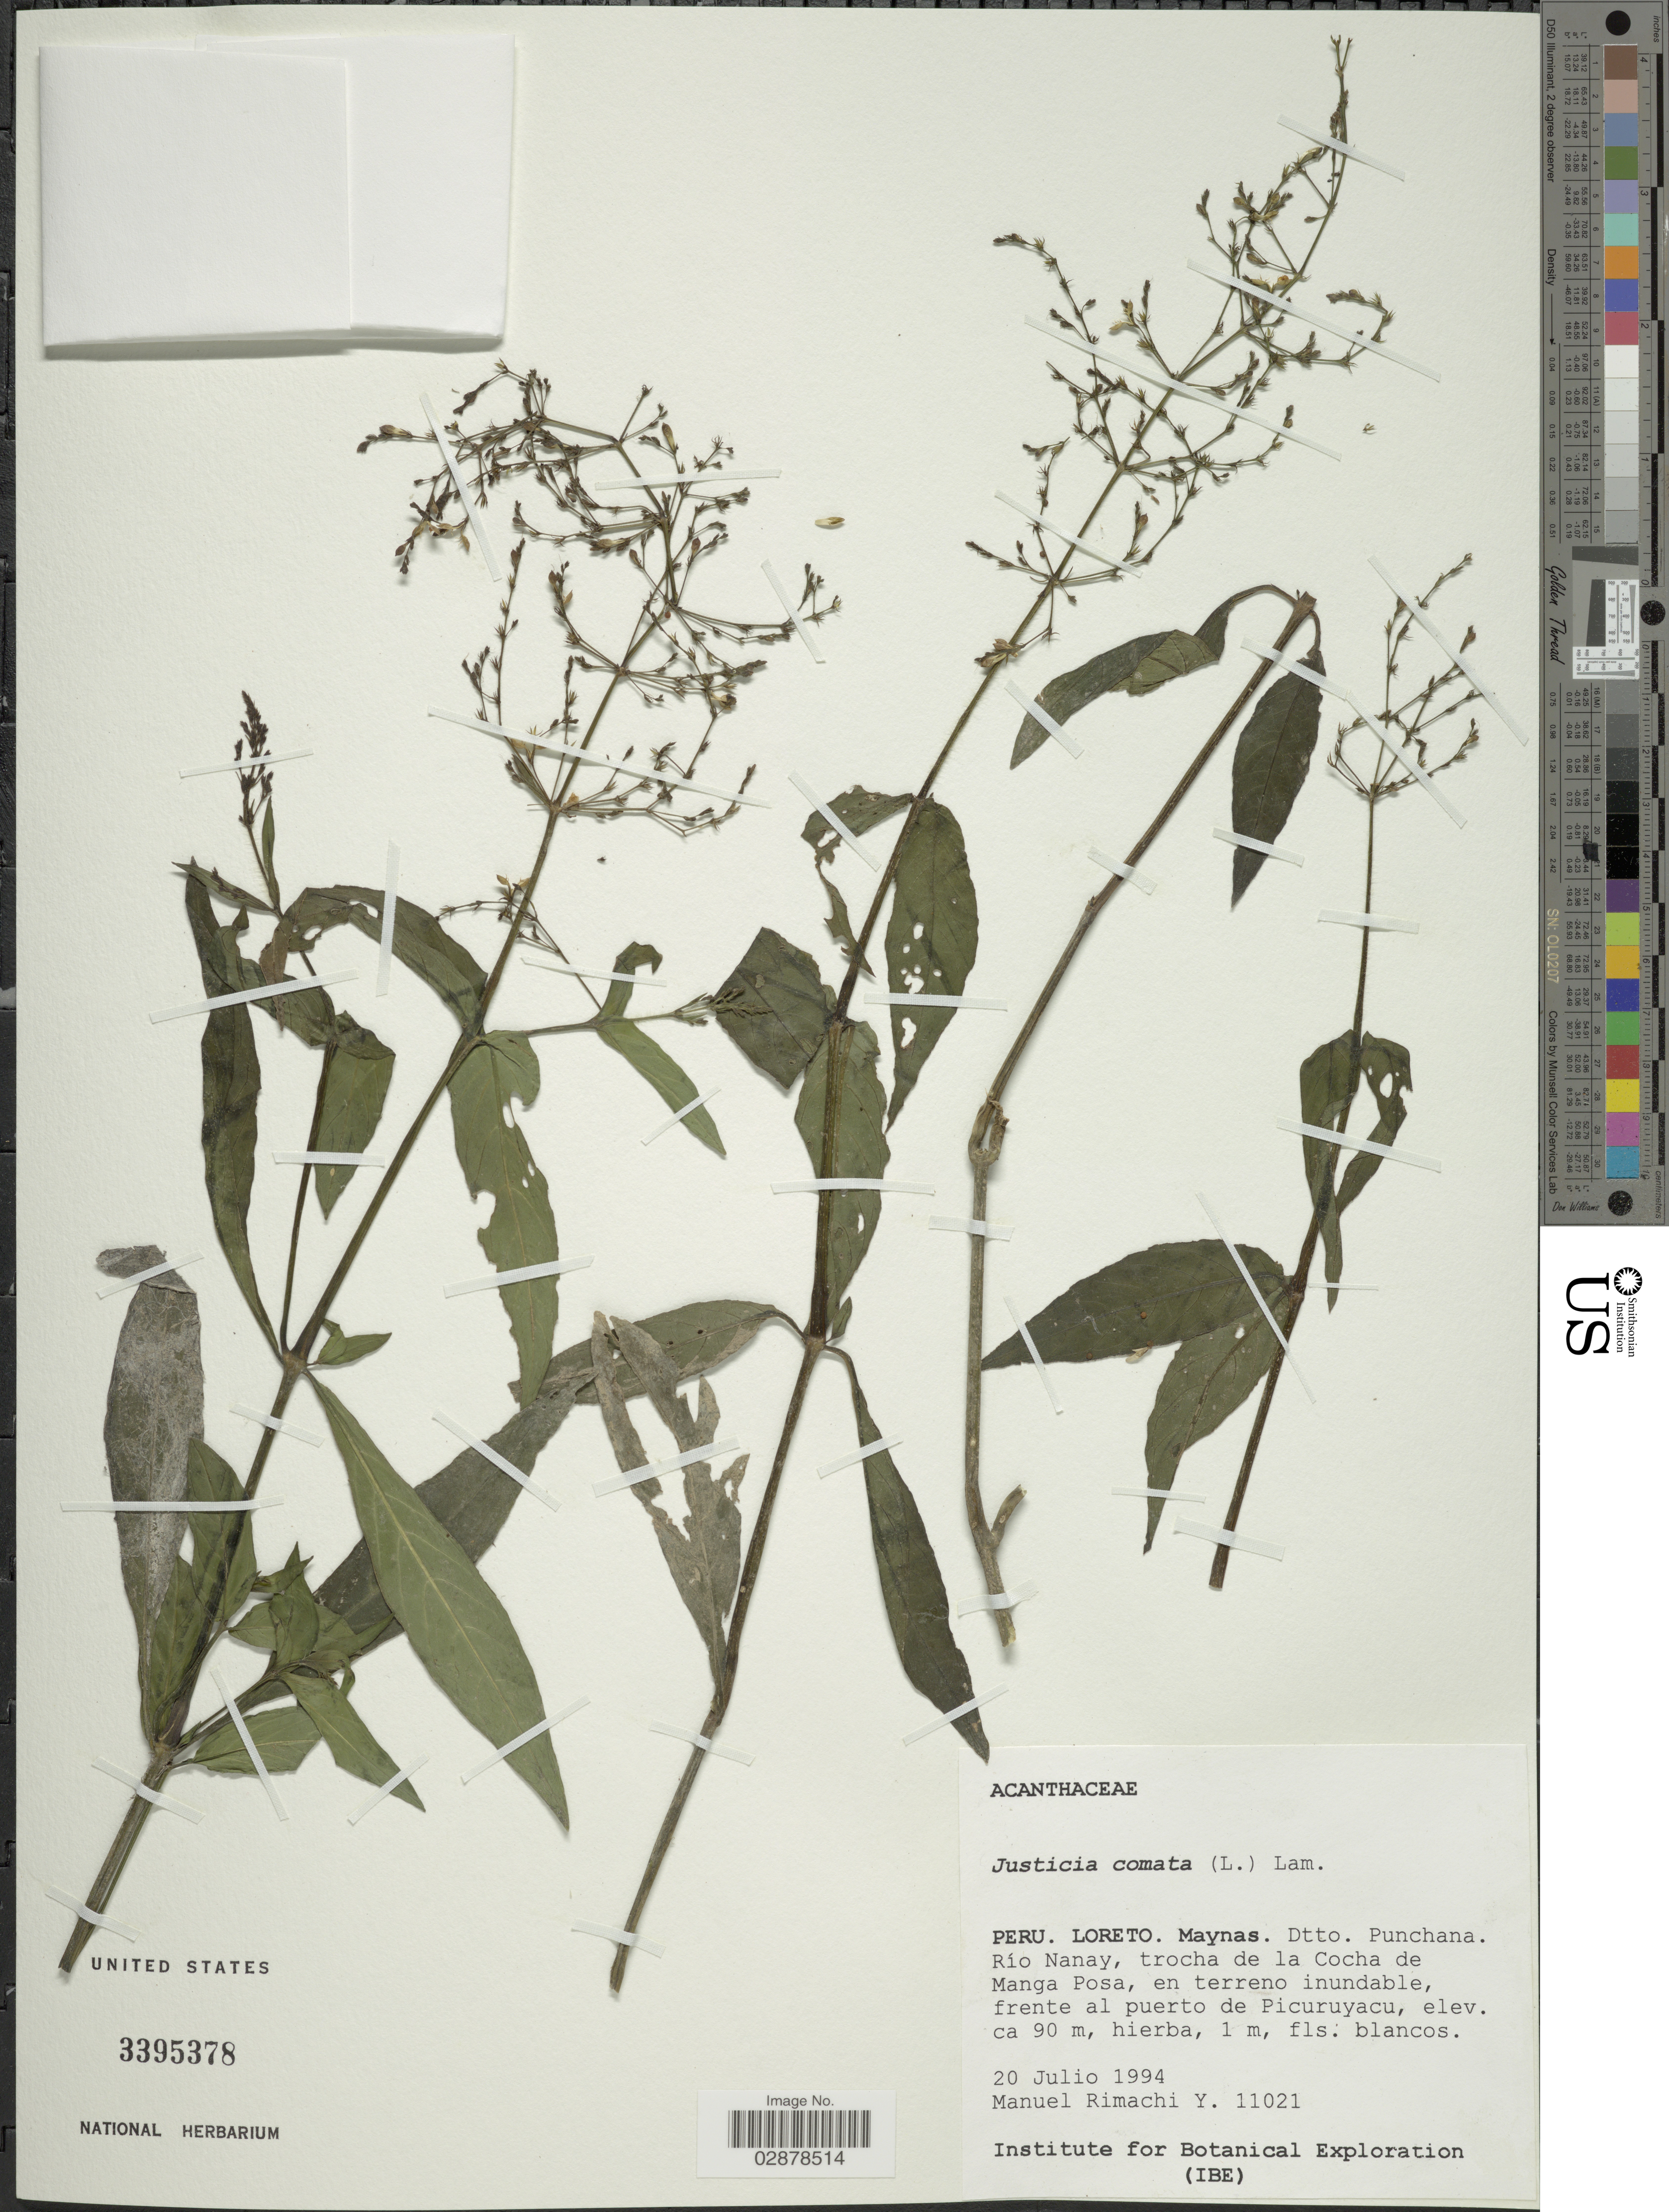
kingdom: Plantae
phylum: Tracheophyta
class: Magnoliopsida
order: Lamiales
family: Acanthaceae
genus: Justicia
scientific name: Justicia comata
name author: (L.) Lam.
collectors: M. Rimachi Y.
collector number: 11021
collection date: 1994-07-20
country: Peru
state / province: Loreto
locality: Maynas. Dtto. Punchana. Río Nanay, trocha de la Cocha de Manga Posa, en terreno inundable, frente al puerto de Picuruyacu.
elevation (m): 90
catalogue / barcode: US 3395378